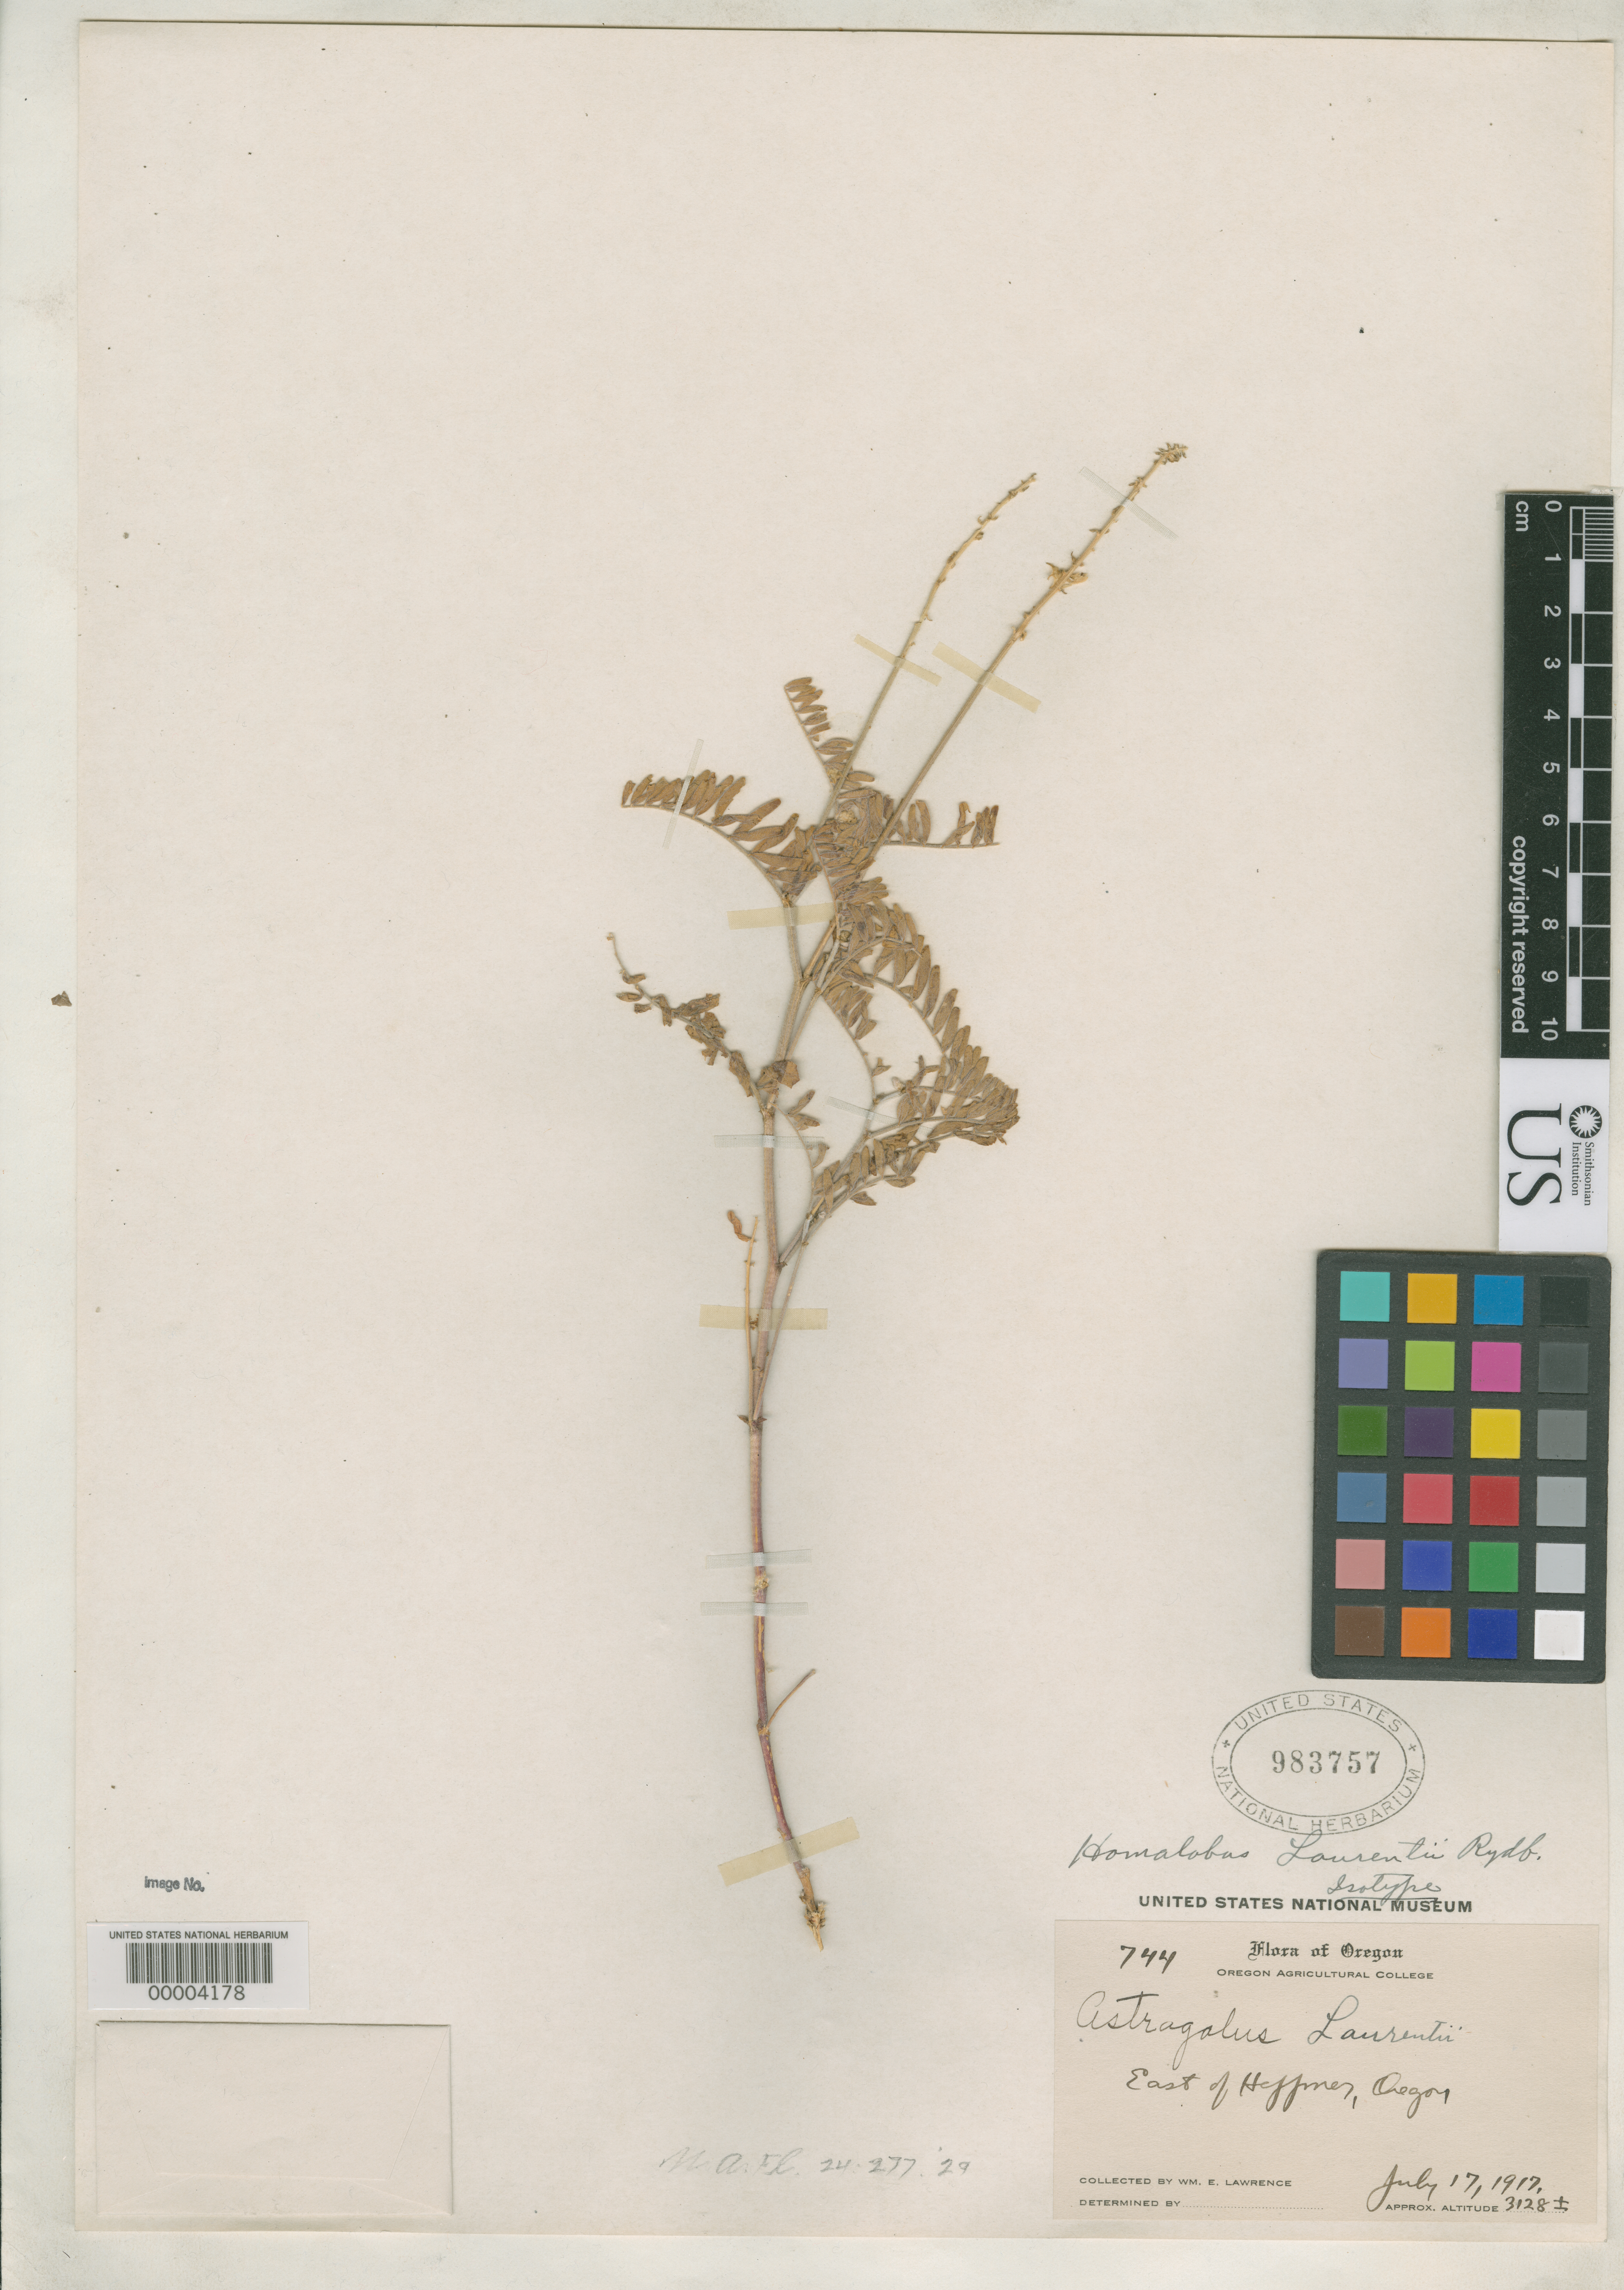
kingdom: Plantae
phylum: Tracheophyta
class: Magnoliopsida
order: Fabales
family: Fabaceae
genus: Homalobus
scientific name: Homalobus laurentii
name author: Rydb.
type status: Isotype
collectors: W. Lawrence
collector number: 744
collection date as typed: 17 Jul 1917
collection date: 1917-07-17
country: United States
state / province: Oregon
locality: East of Heffner.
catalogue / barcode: US 983757